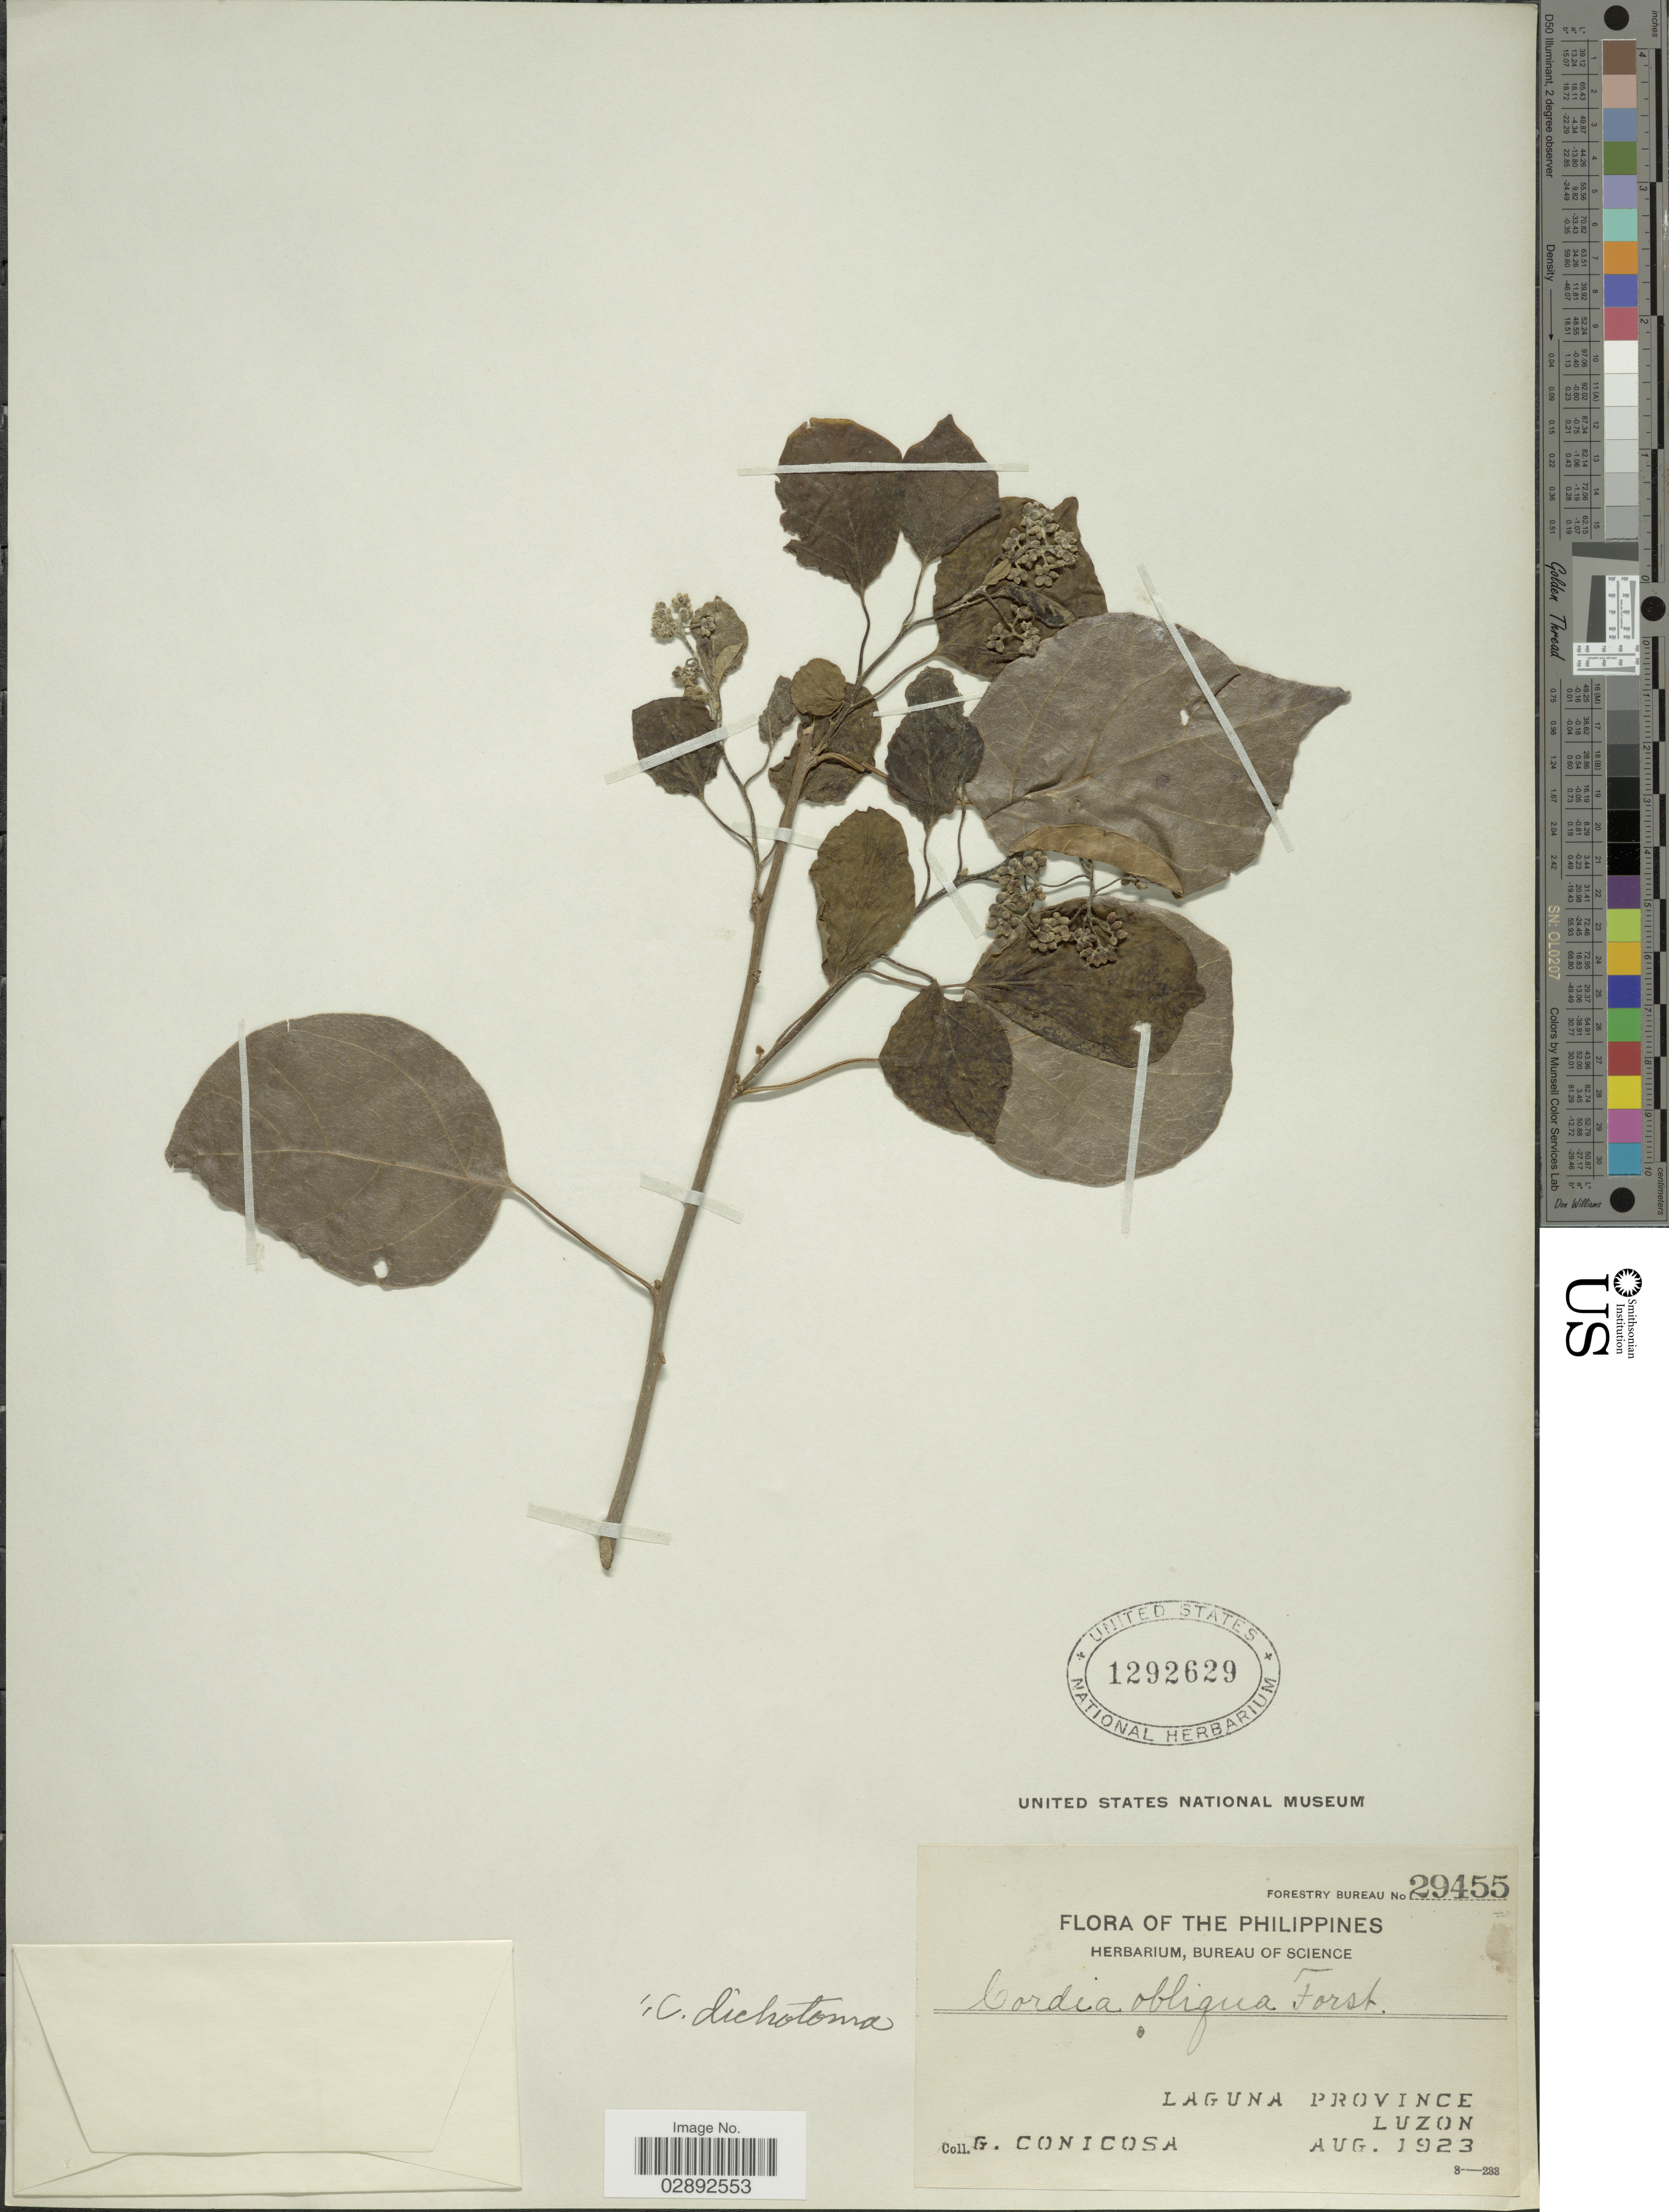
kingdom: Plantae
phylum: Tracheophyta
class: Magnoliopsida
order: Boraginales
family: Cordiaceae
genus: Cordia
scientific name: Cordia dichotoma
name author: G. Forst.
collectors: G. Conicosa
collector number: Forestry Bureau 29455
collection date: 1923-08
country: Philippines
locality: Laguna Province. Luzon.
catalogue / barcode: US 1292629